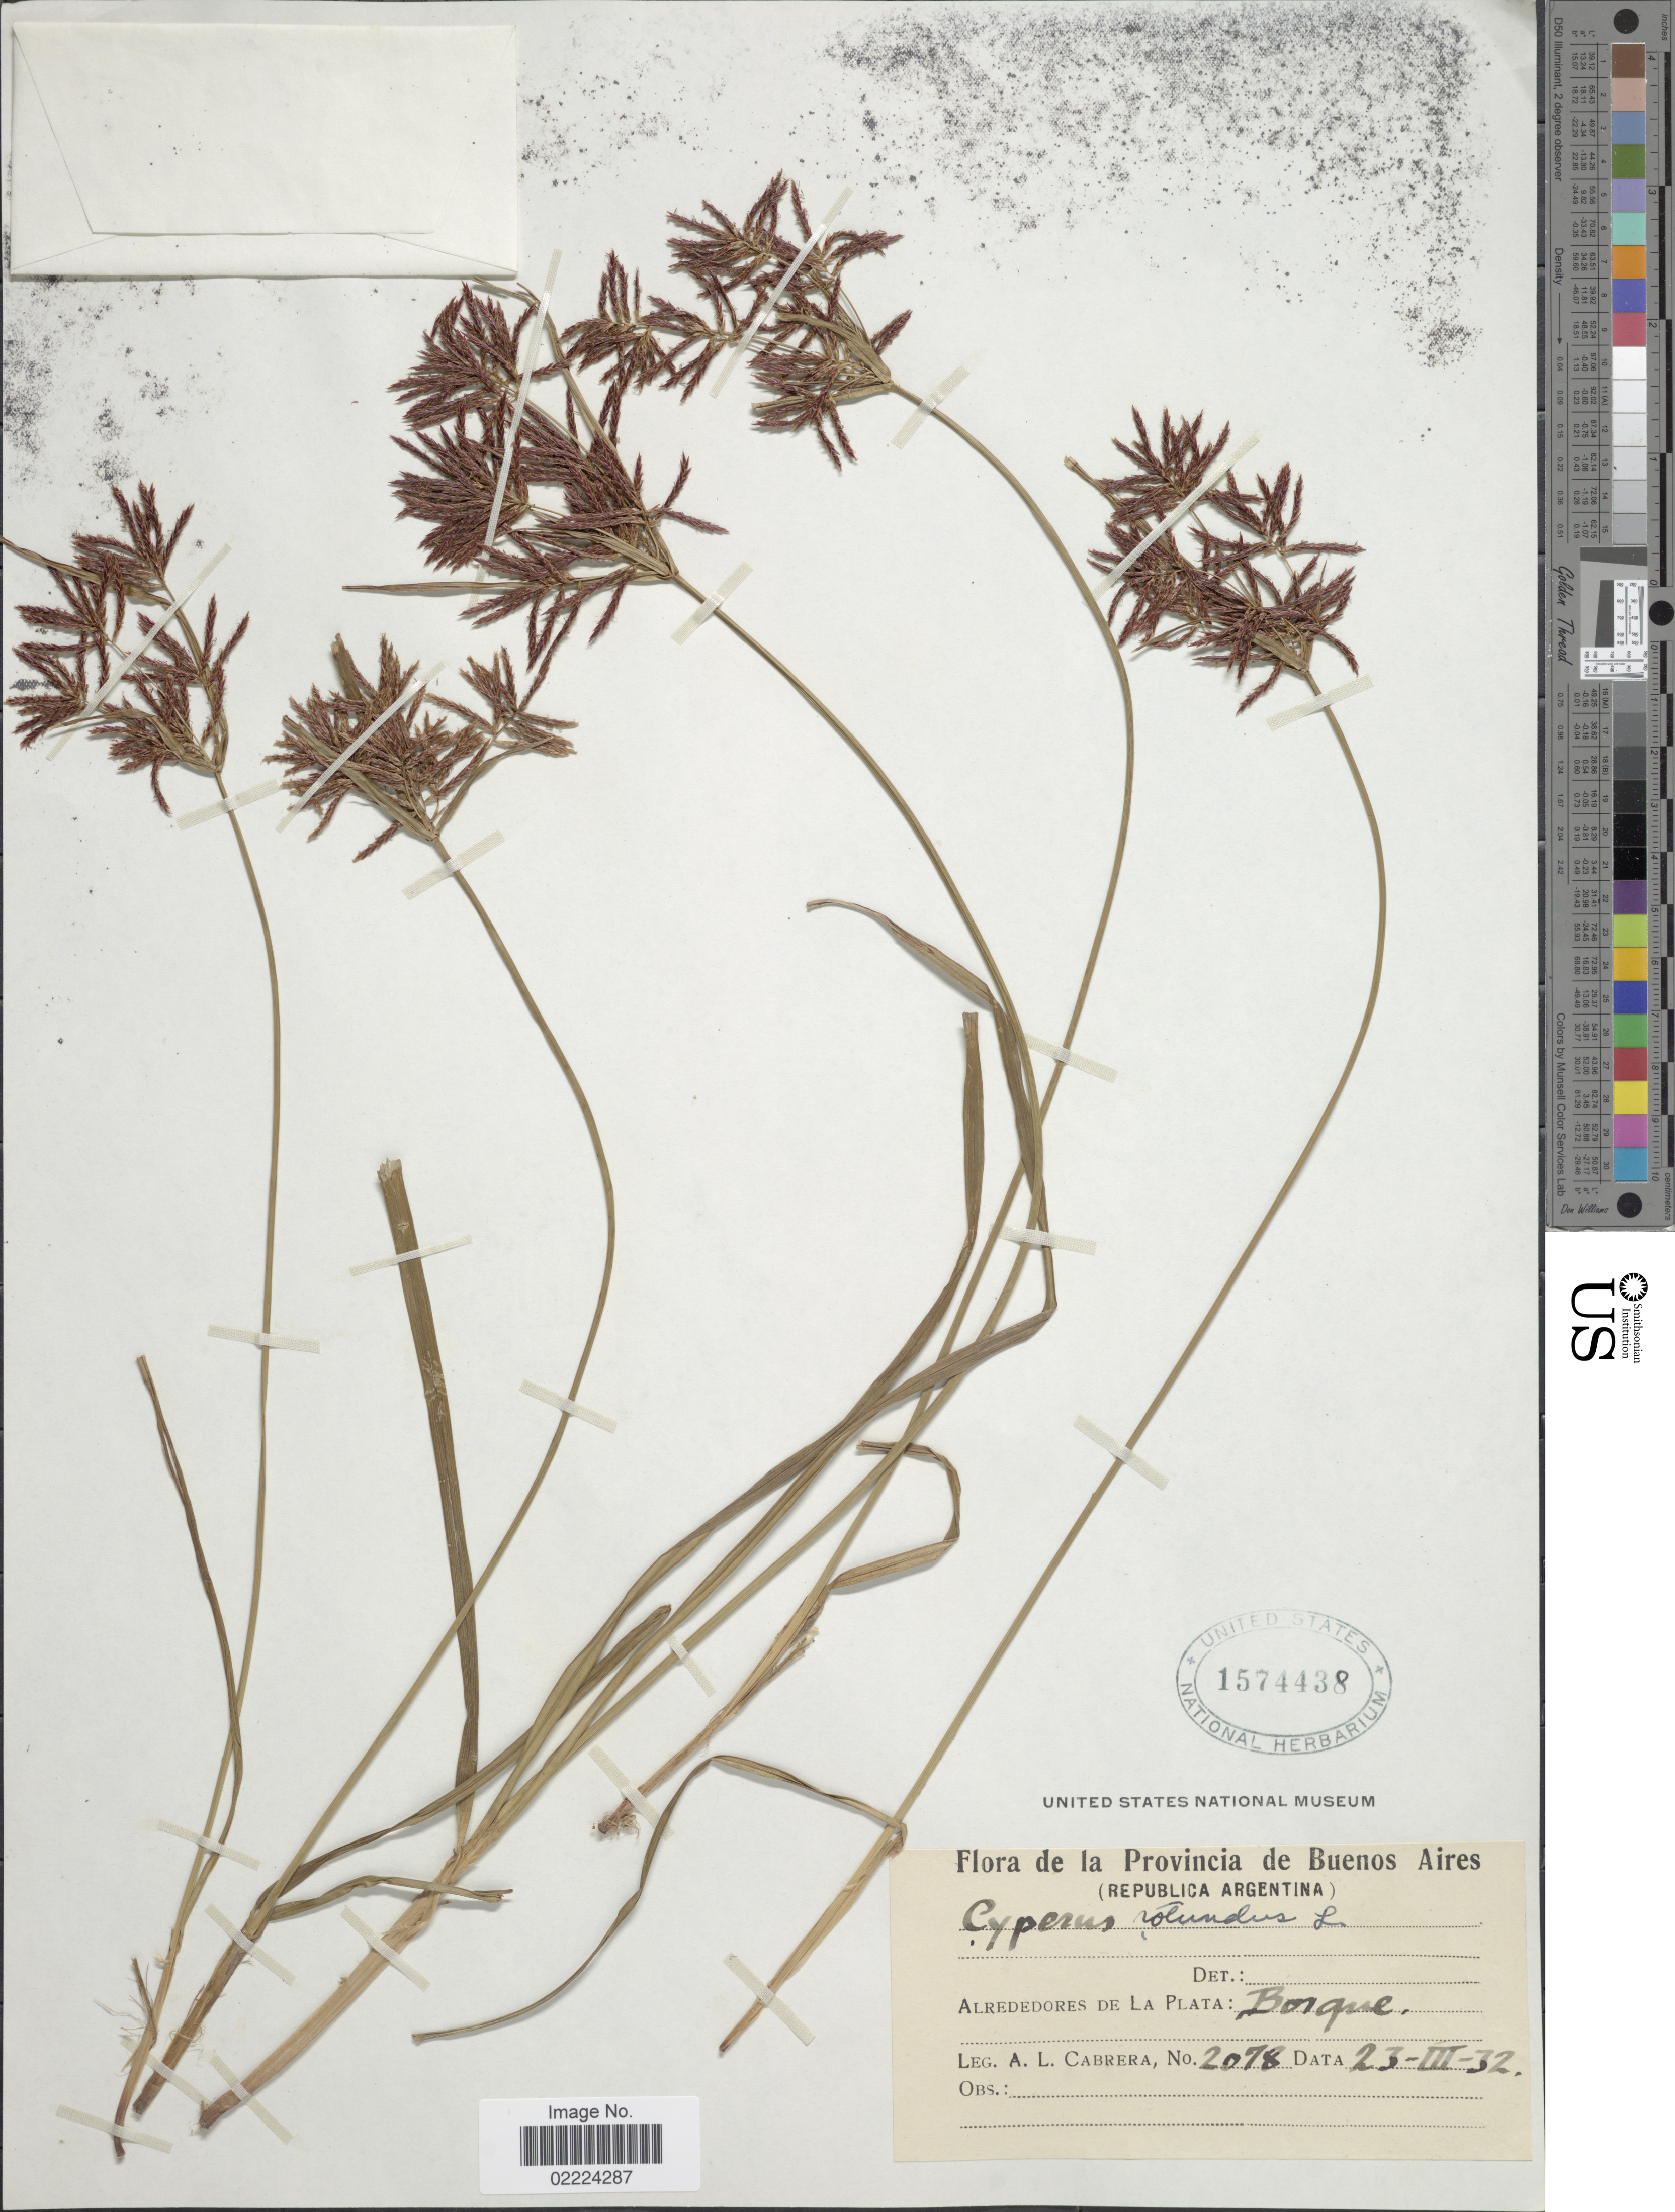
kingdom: Plantae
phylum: Tracheophyta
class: Liliopsida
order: Poales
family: Cyperaceae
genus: Cyperus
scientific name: Cyperus rotundus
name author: L.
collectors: A. L. Cabrera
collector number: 2078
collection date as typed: Transcribed d/m/y: 23/3/32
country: Argentina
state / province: Buenos Aires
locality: De La Provincia de Buenos Aires, Alrededores de La Plata: Borque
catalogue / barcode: US 1574438